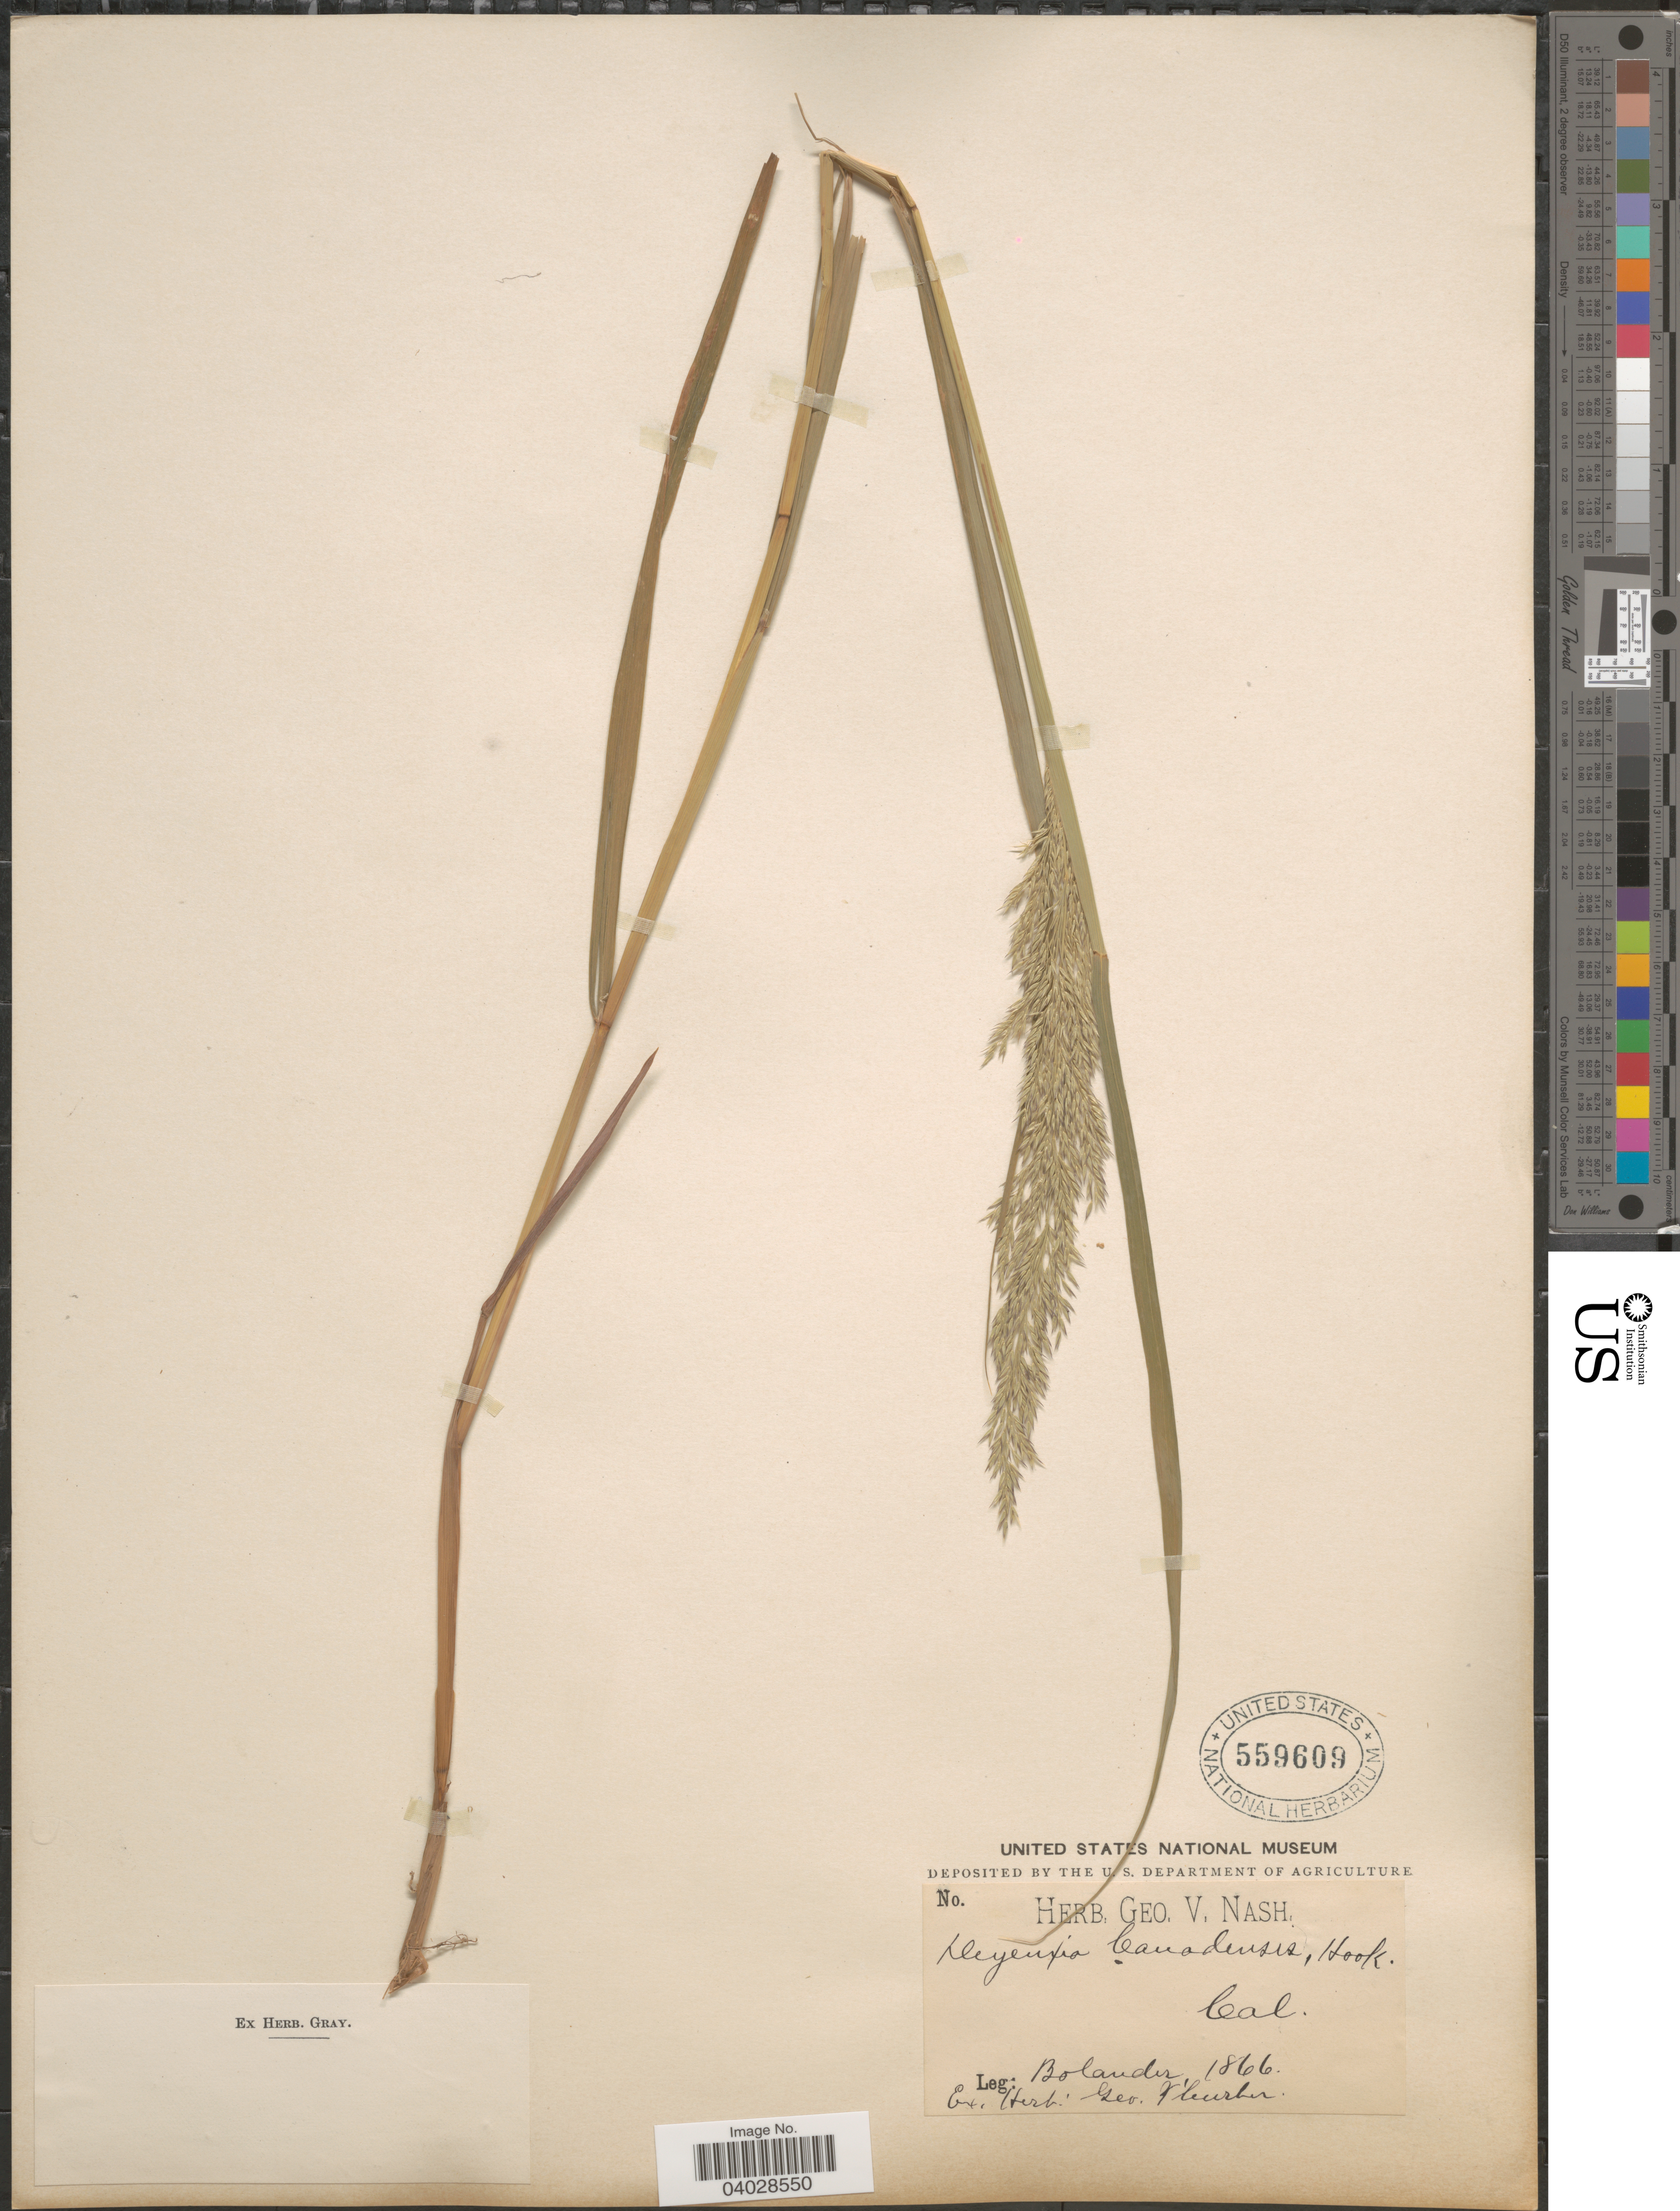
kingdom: Plantae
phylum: Tracheophyta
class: Liliopsida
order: Poales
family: Poaceae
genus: Calamagrostis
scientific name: Calamagrostis canadensis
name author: (Michx.) P. Beauv.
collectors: -. Bolander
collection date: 1866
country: United States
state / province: California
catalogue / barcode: US 559609